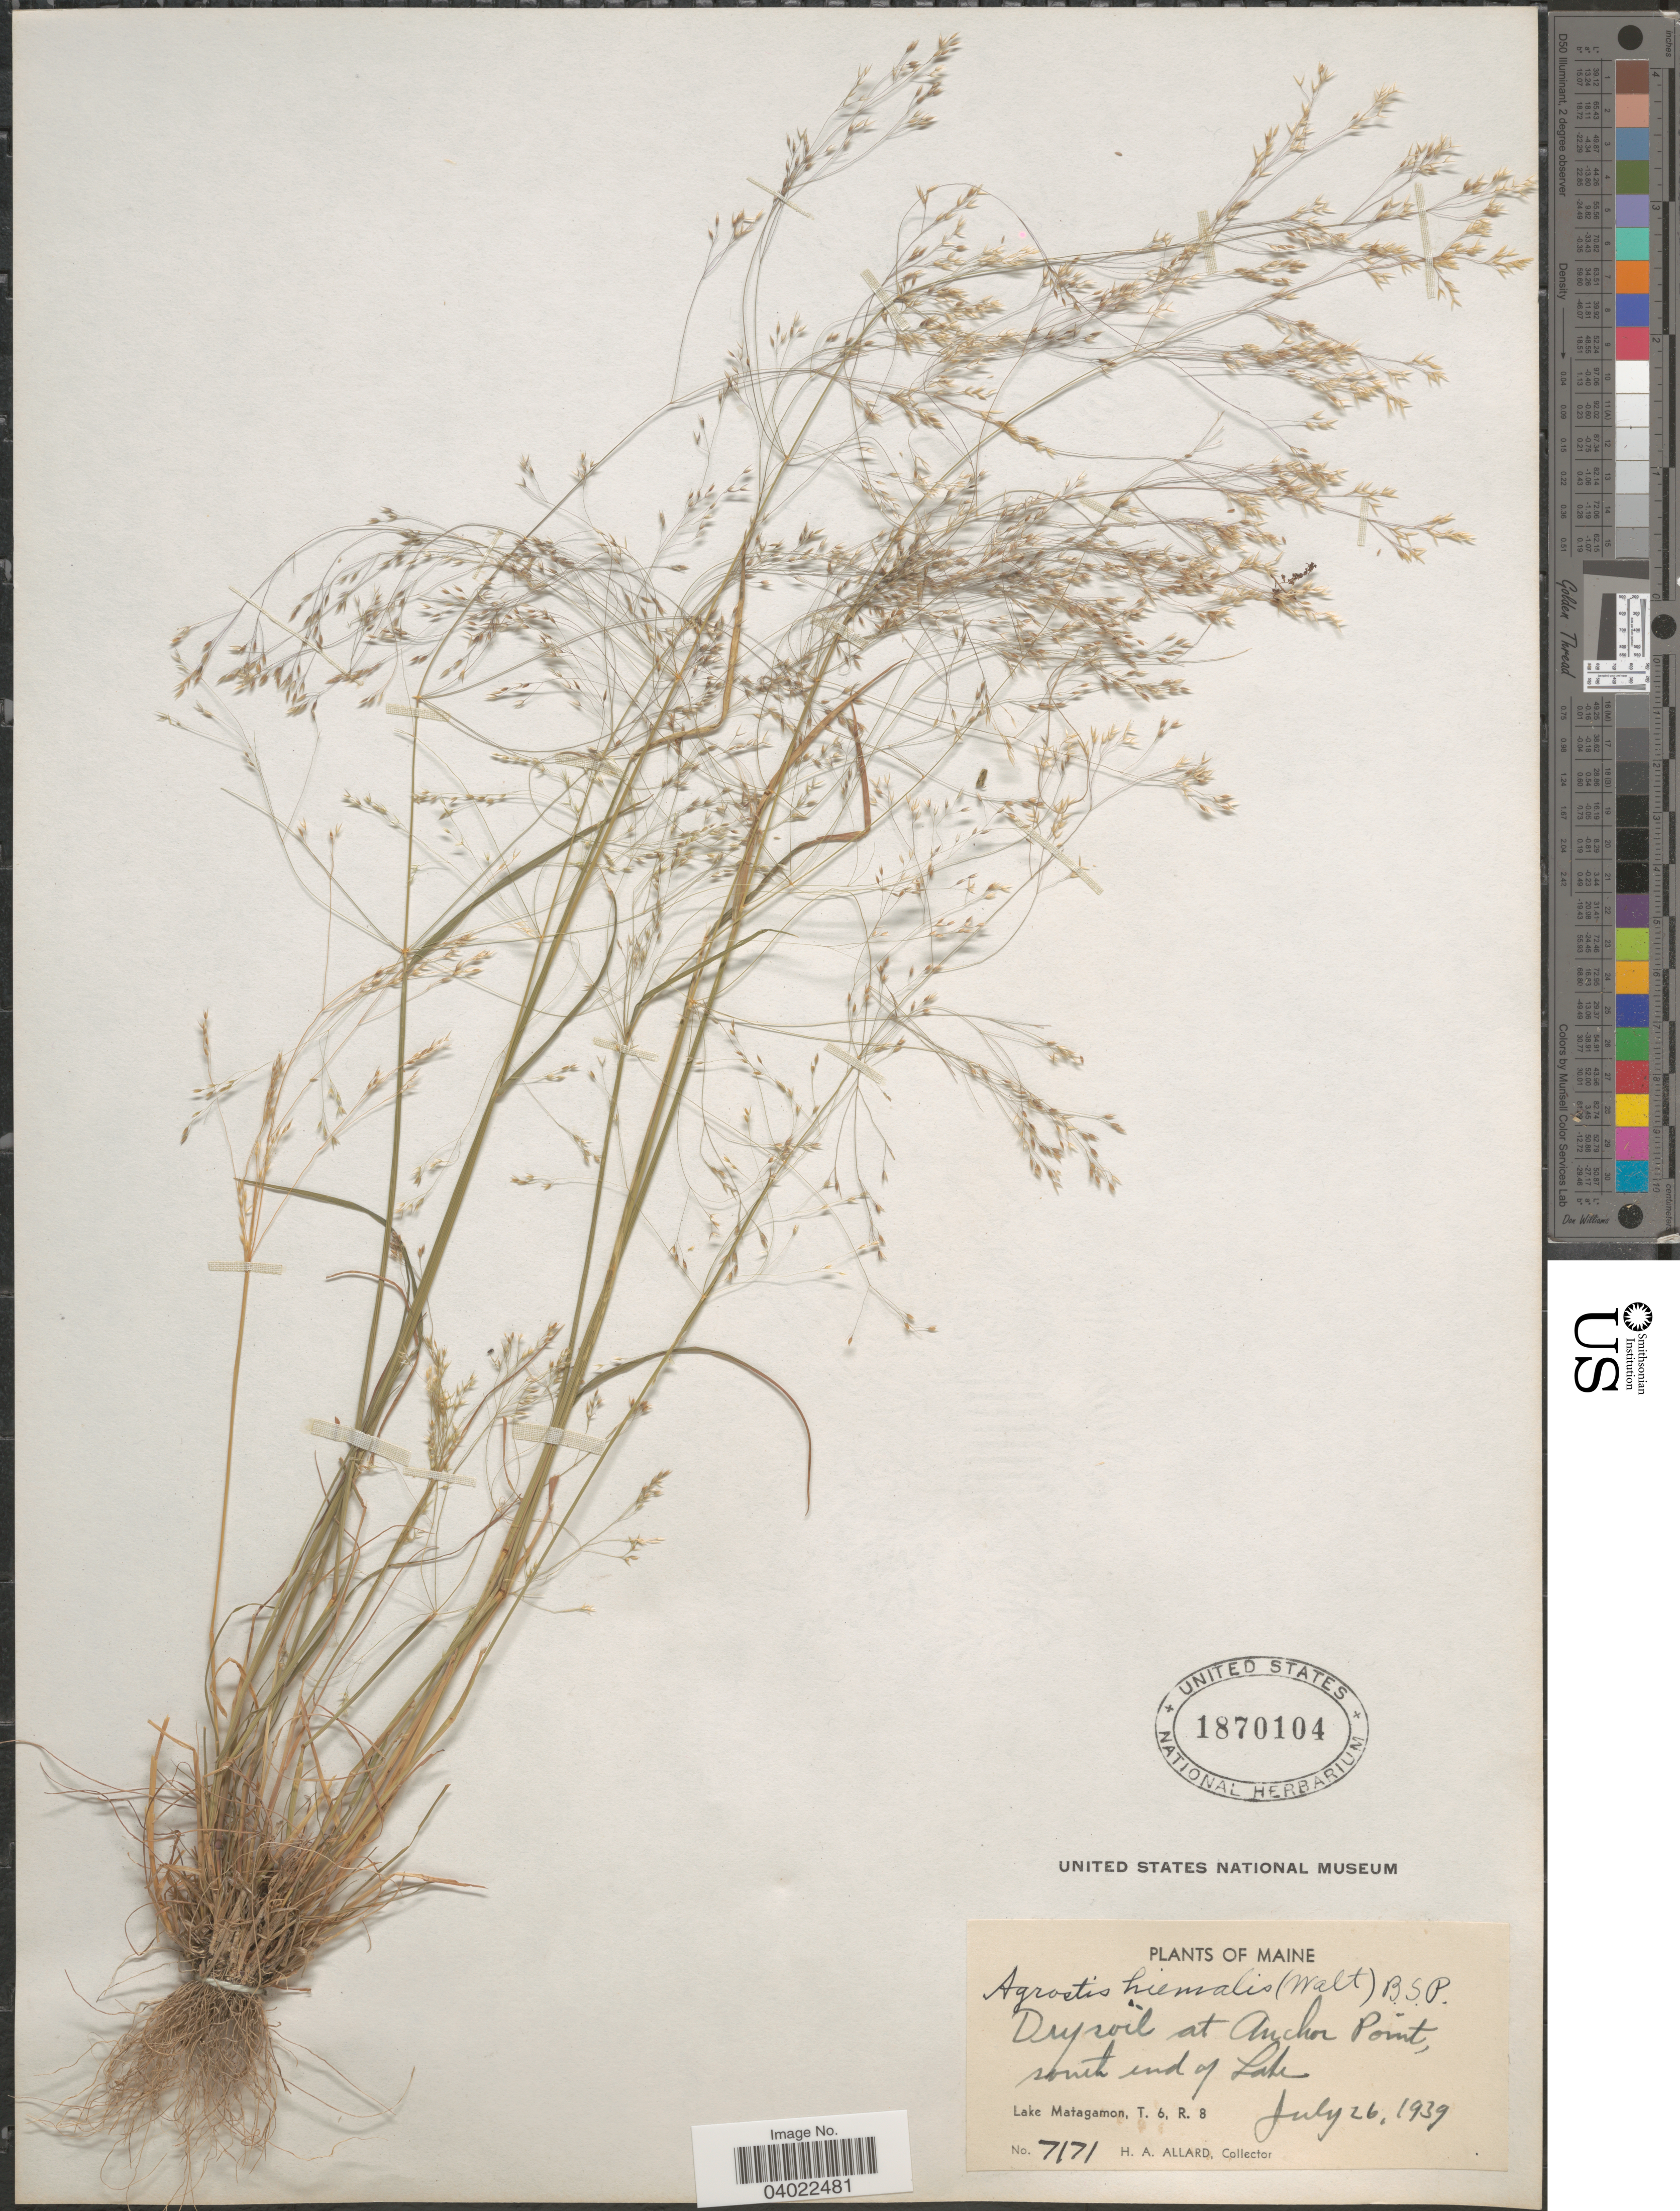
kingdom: Plantae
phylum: Tracheophyta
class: Liliopsida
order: Poales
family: Poaceae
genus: Agrostis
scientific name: Agrostis scabra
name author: Willd.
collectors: H. A. Allard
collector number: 7171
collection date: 1939-07-26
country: United States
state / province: Maine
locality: Dry soil Anchor Point, south end of Lake. Lake Matagamon, T. 6, R. 8.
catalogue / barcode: US 1870104